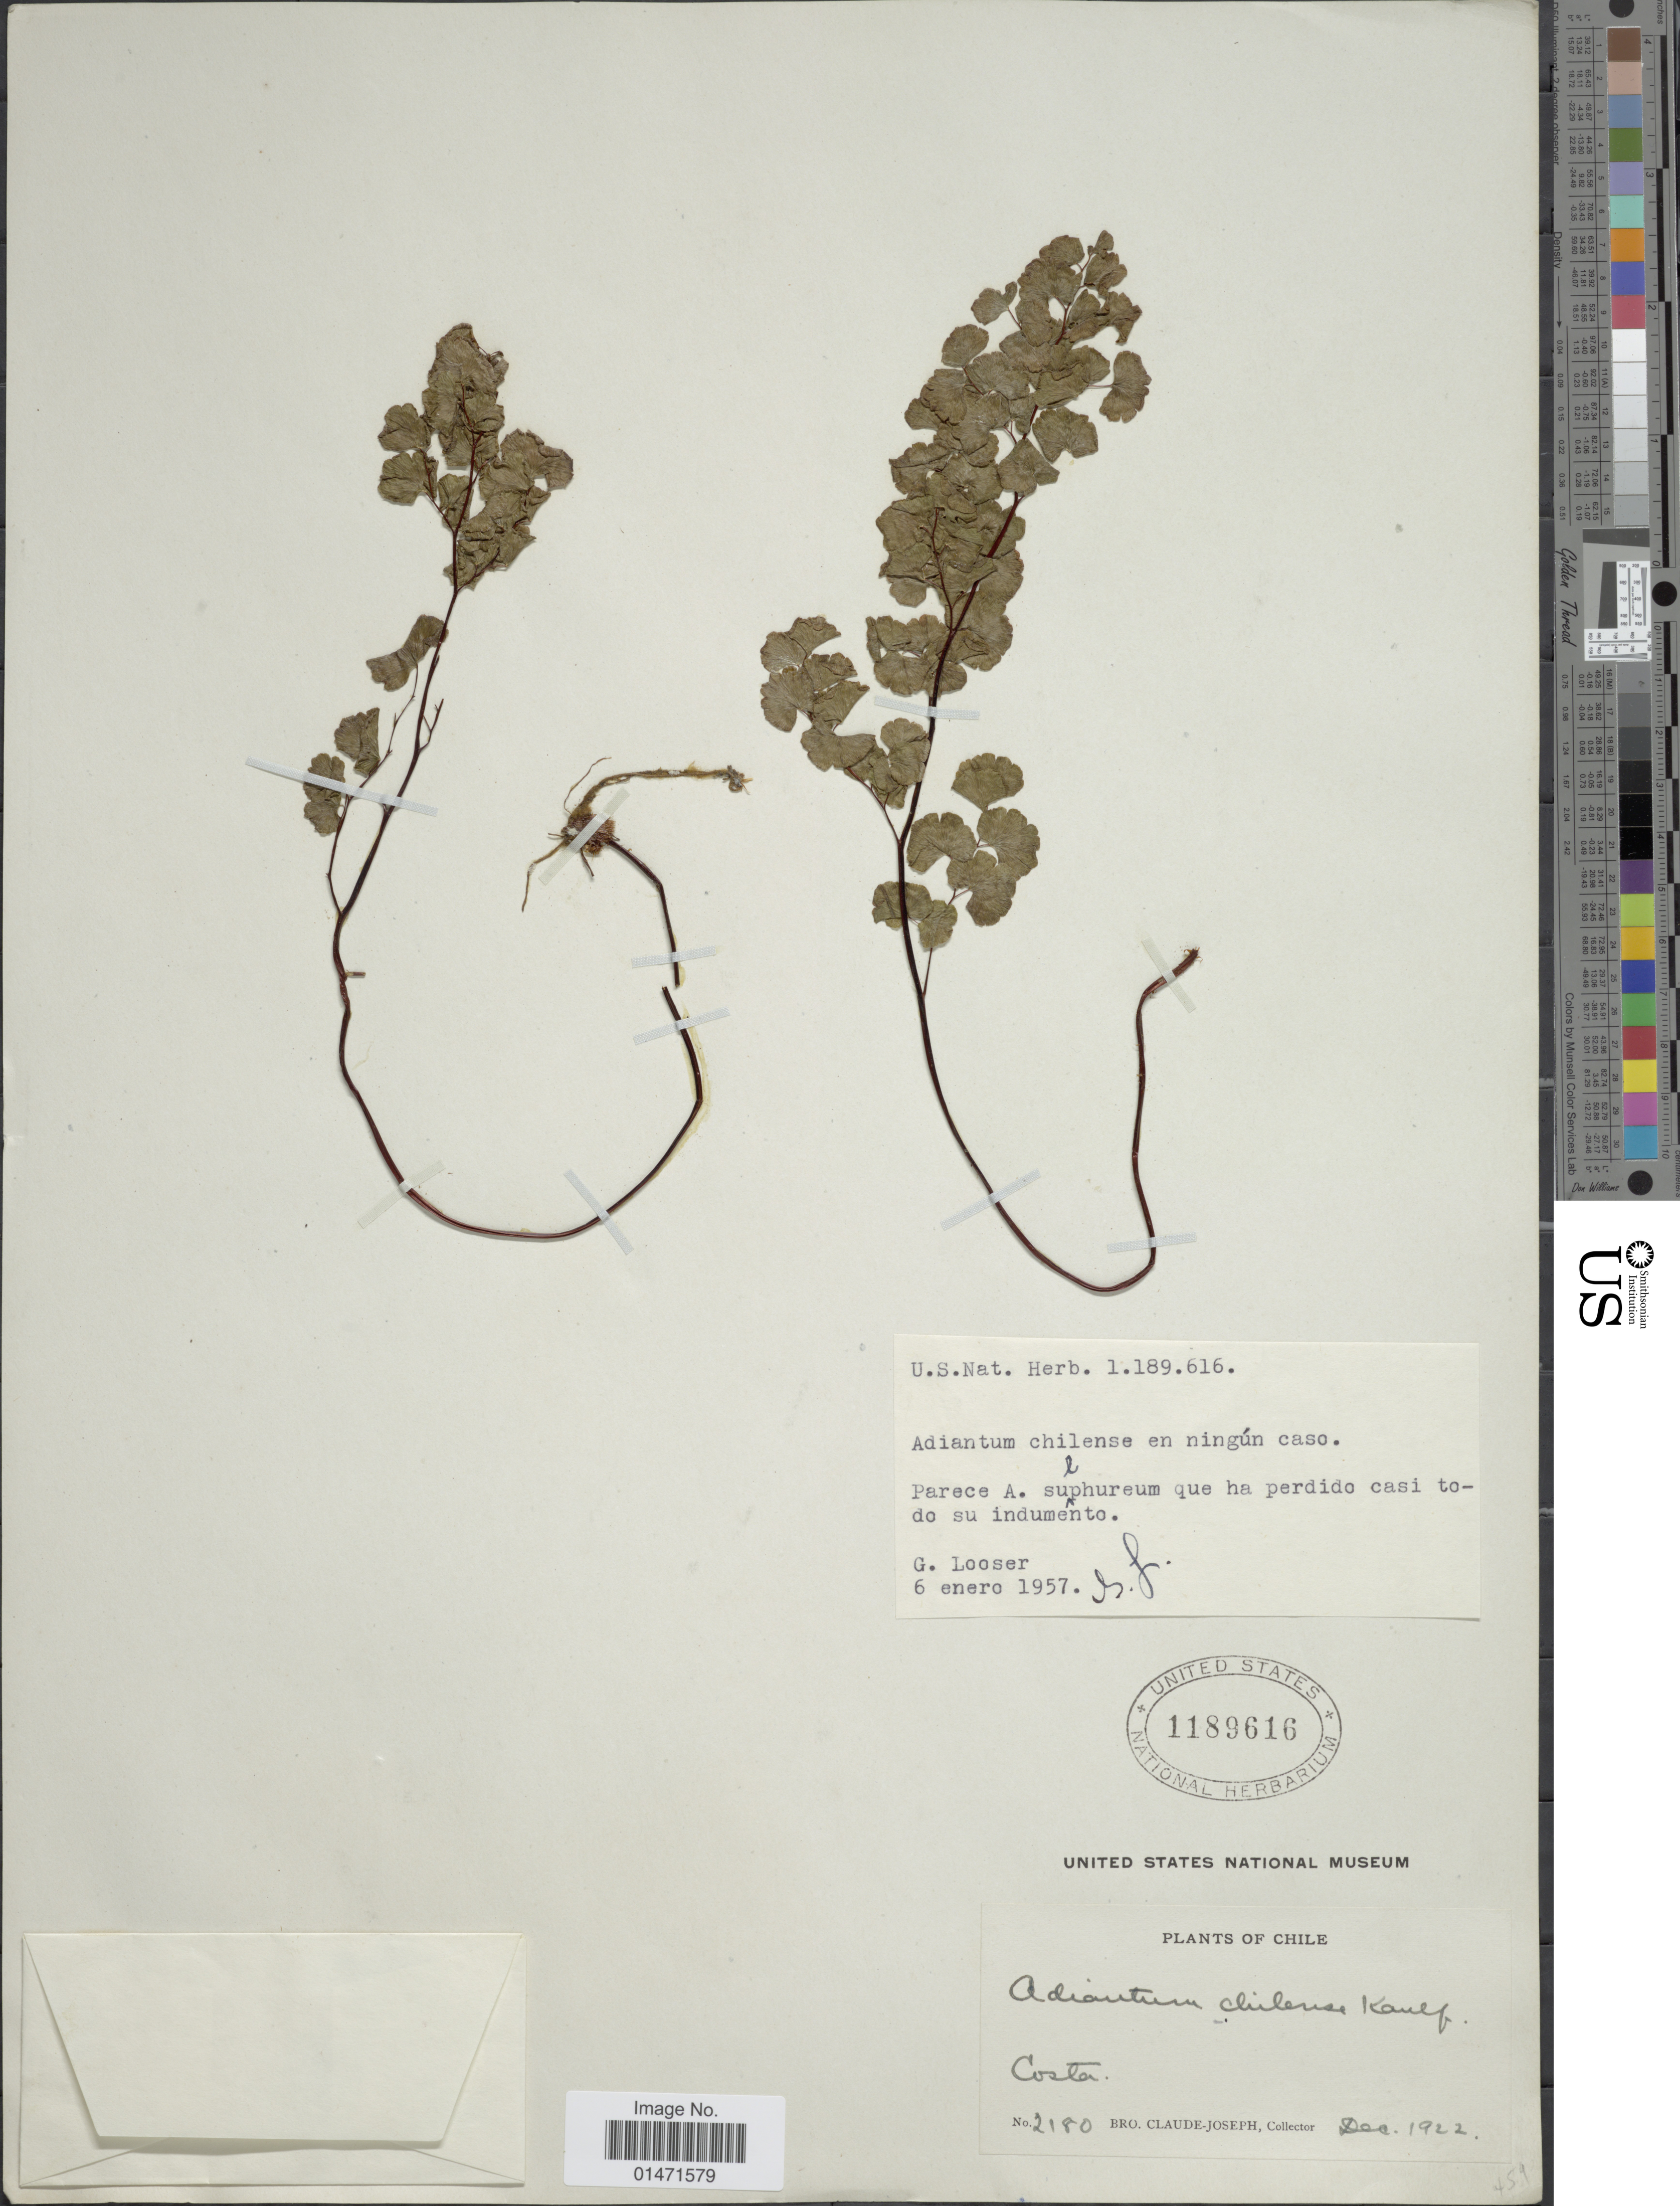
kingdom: Plantae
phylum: Tracheophyta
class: Polypodiopsida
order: Polypodiales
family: Pteridaceae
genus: Adiantum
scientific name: Adiantum sulphureum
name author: Kaulf.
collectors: Bro. Claude-Joseph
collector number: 2180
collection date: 1922-12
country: Chile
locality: Costa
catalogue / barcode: US 1189616